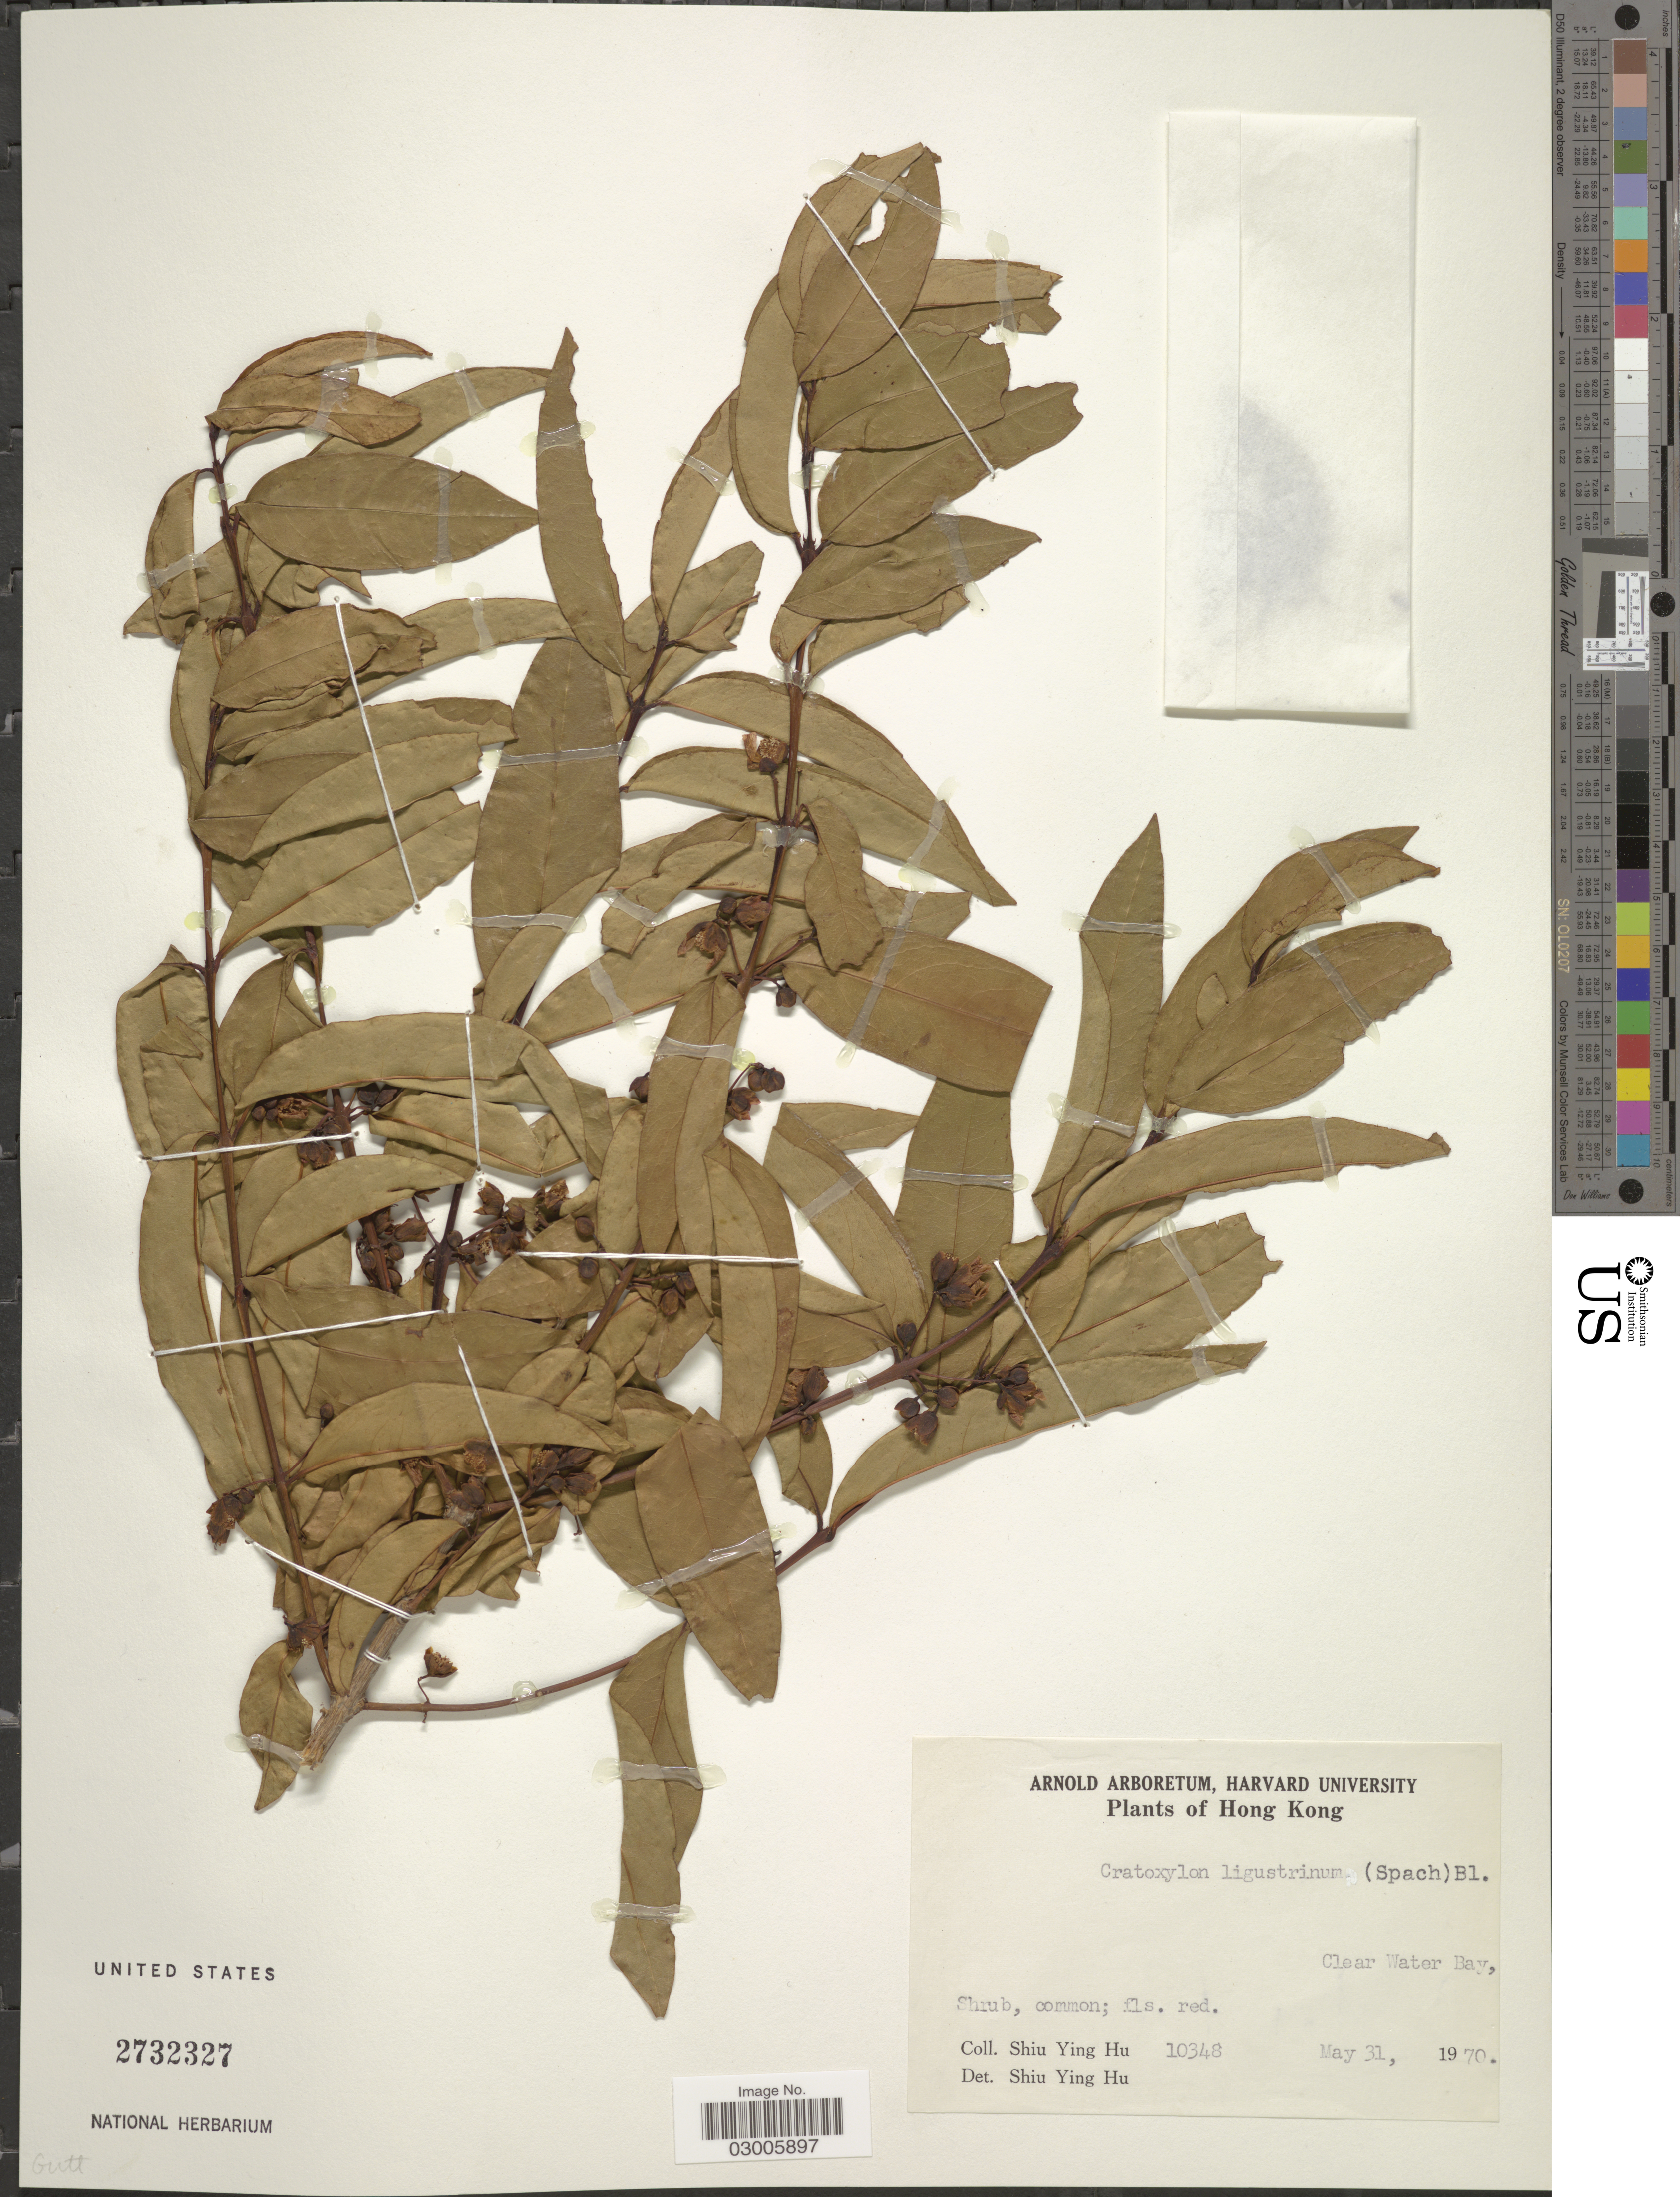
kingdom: Plantae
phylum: Tracheophyta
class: Magnoliopsida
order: Malpighiales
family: Hypericaceae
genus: Cratoxylum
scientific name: Cratoxylum ligustrinum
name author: (Spach) Blume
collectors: S. Y. Hu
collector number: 10348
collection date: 1970-05-31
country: China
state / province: Hong Kong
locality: Clear Water Bay.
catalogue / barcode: US 2732327